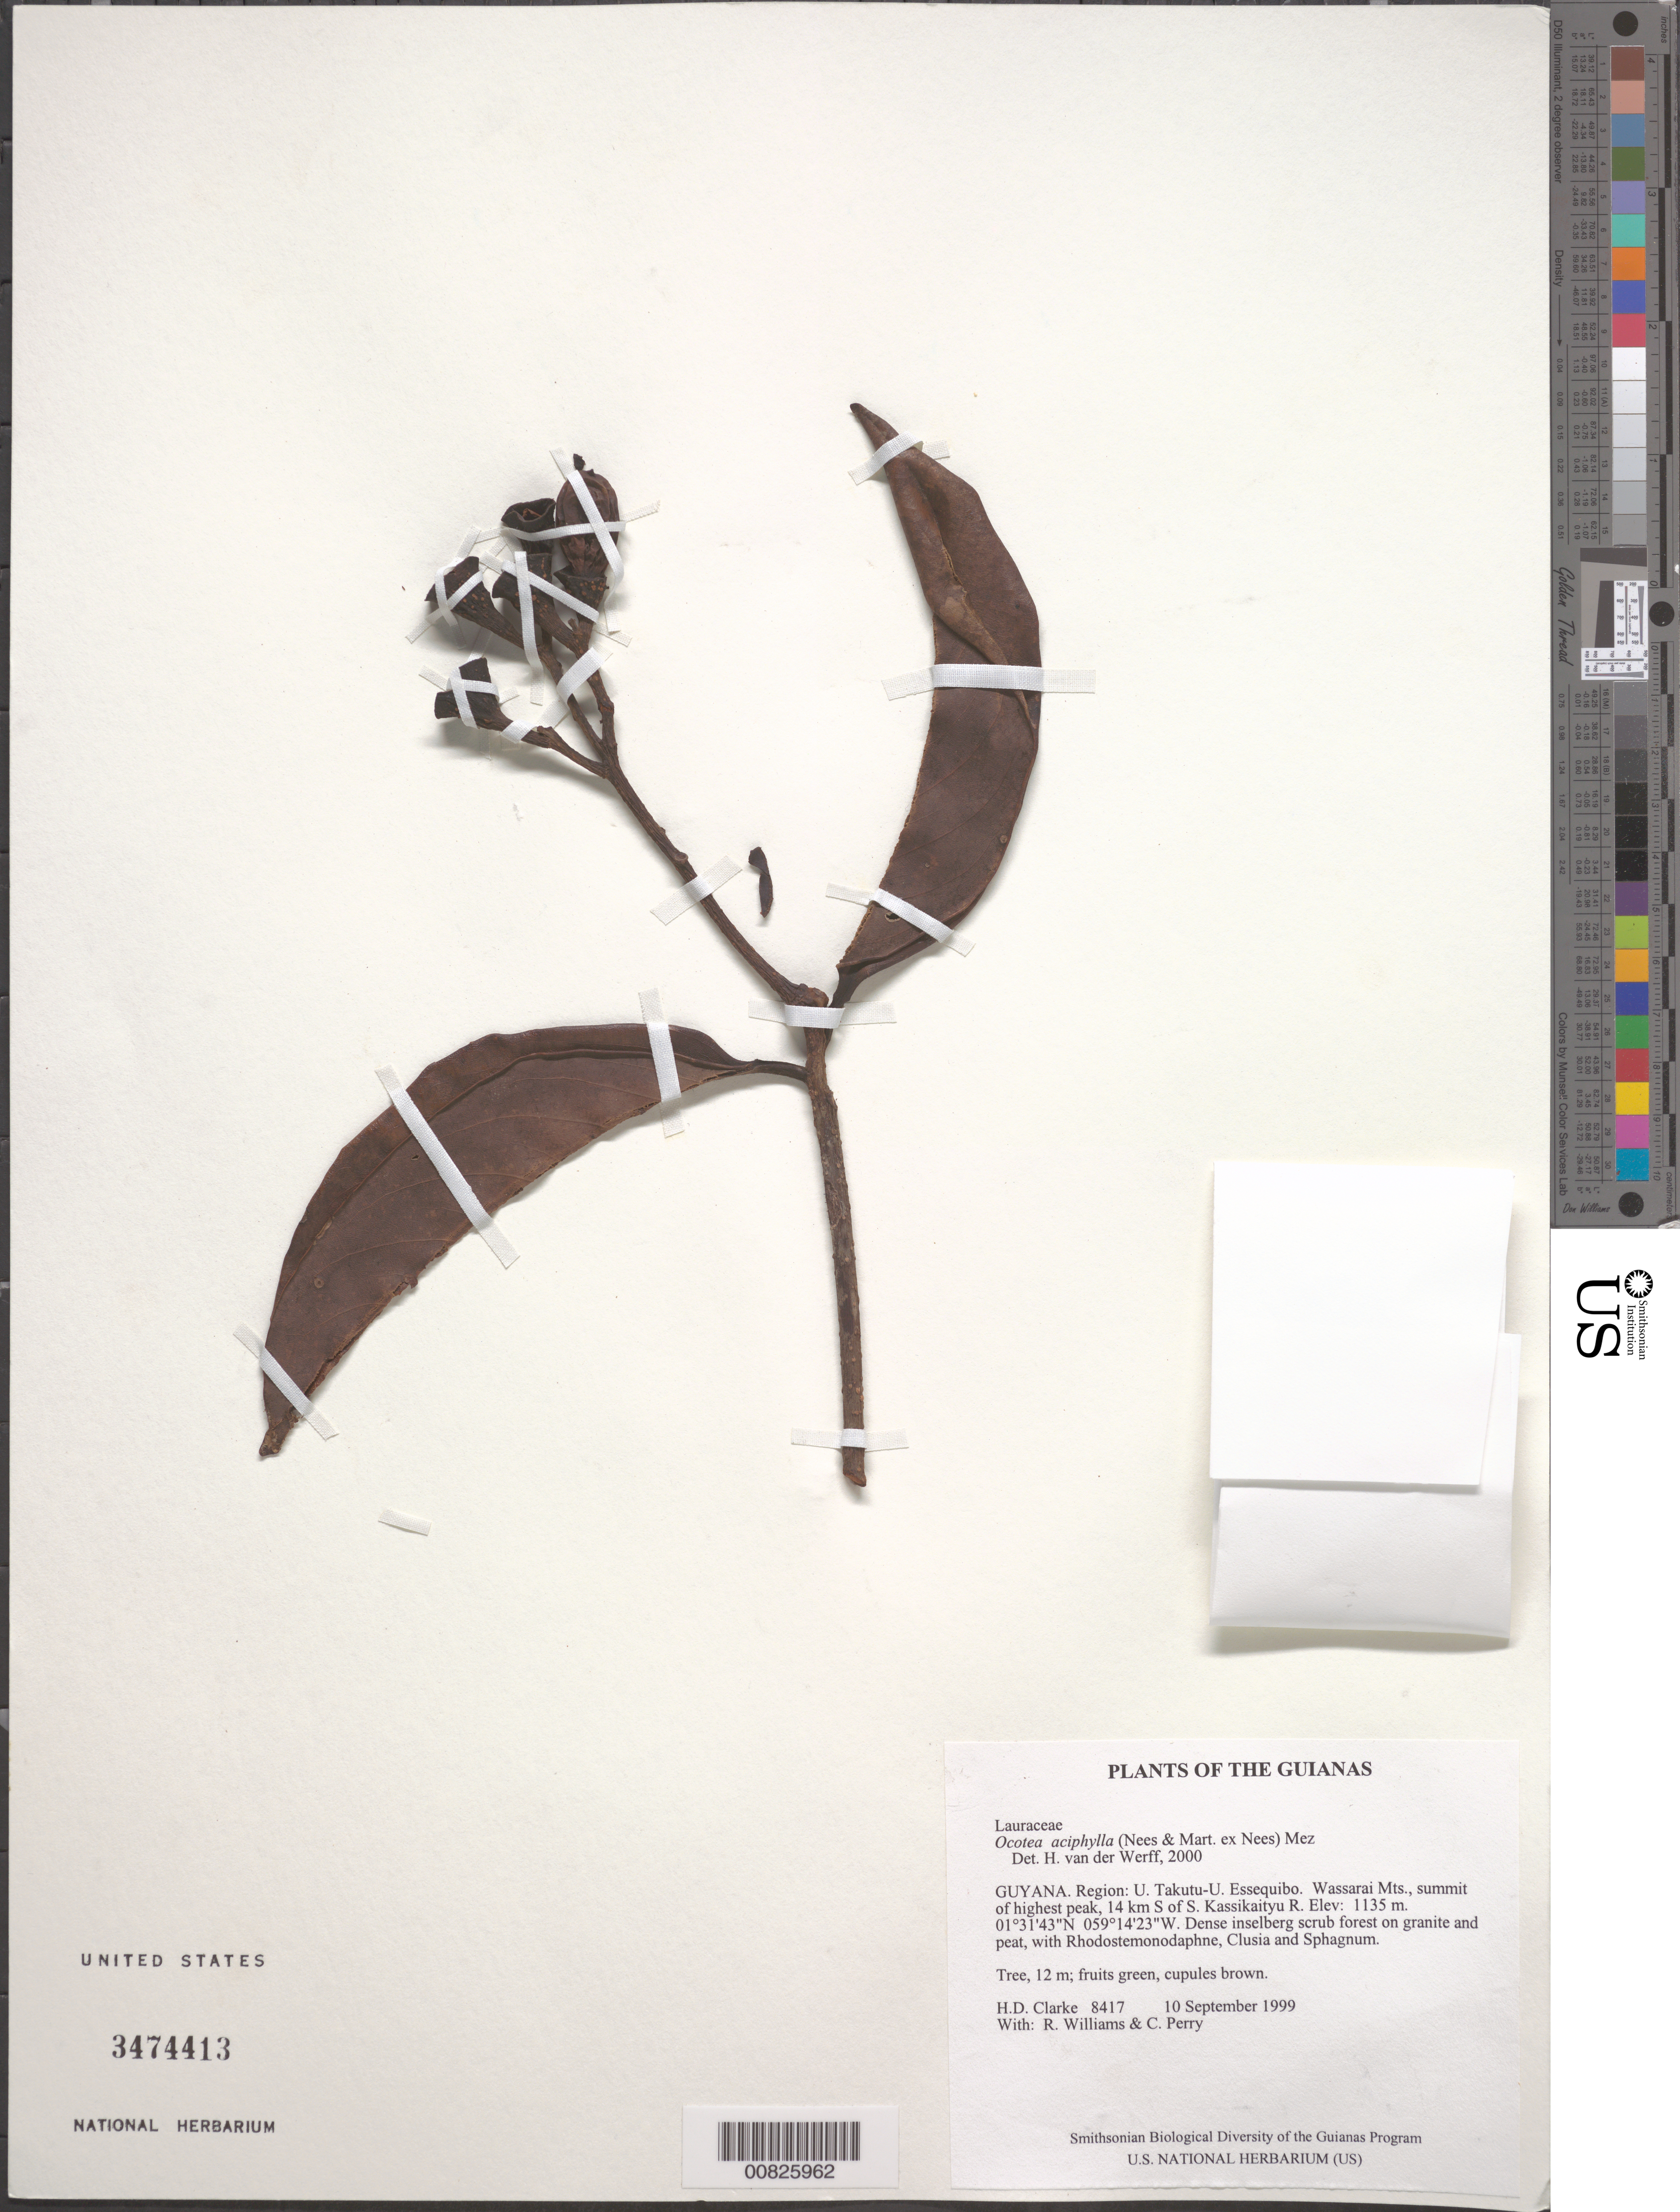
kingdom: Plantae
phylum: Tracheophyta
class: Magnoliopsida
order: Laurales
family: Lauraceae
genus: Ocotea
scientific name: Ocotea aciphylla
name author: (Nees & Mart.) Mez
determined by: van der Werff, H., (MO), Missouri Botanical Garden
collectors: H. D. Clarke, R. Williams & C. Perry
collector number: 8417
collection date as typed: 10 September 1999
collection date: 1999-09-10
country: Guyana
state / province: U. Takutu-U. Essequibo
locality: Wassarai Mts., summit of highest peak, 14 km S of S. Kassikaityu R.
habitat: Dense inselberg scrub forest on granite and peat, with Rhodostemonodaphne, Clusia and Sphagnum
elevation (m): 1135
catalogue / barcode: US 3474413